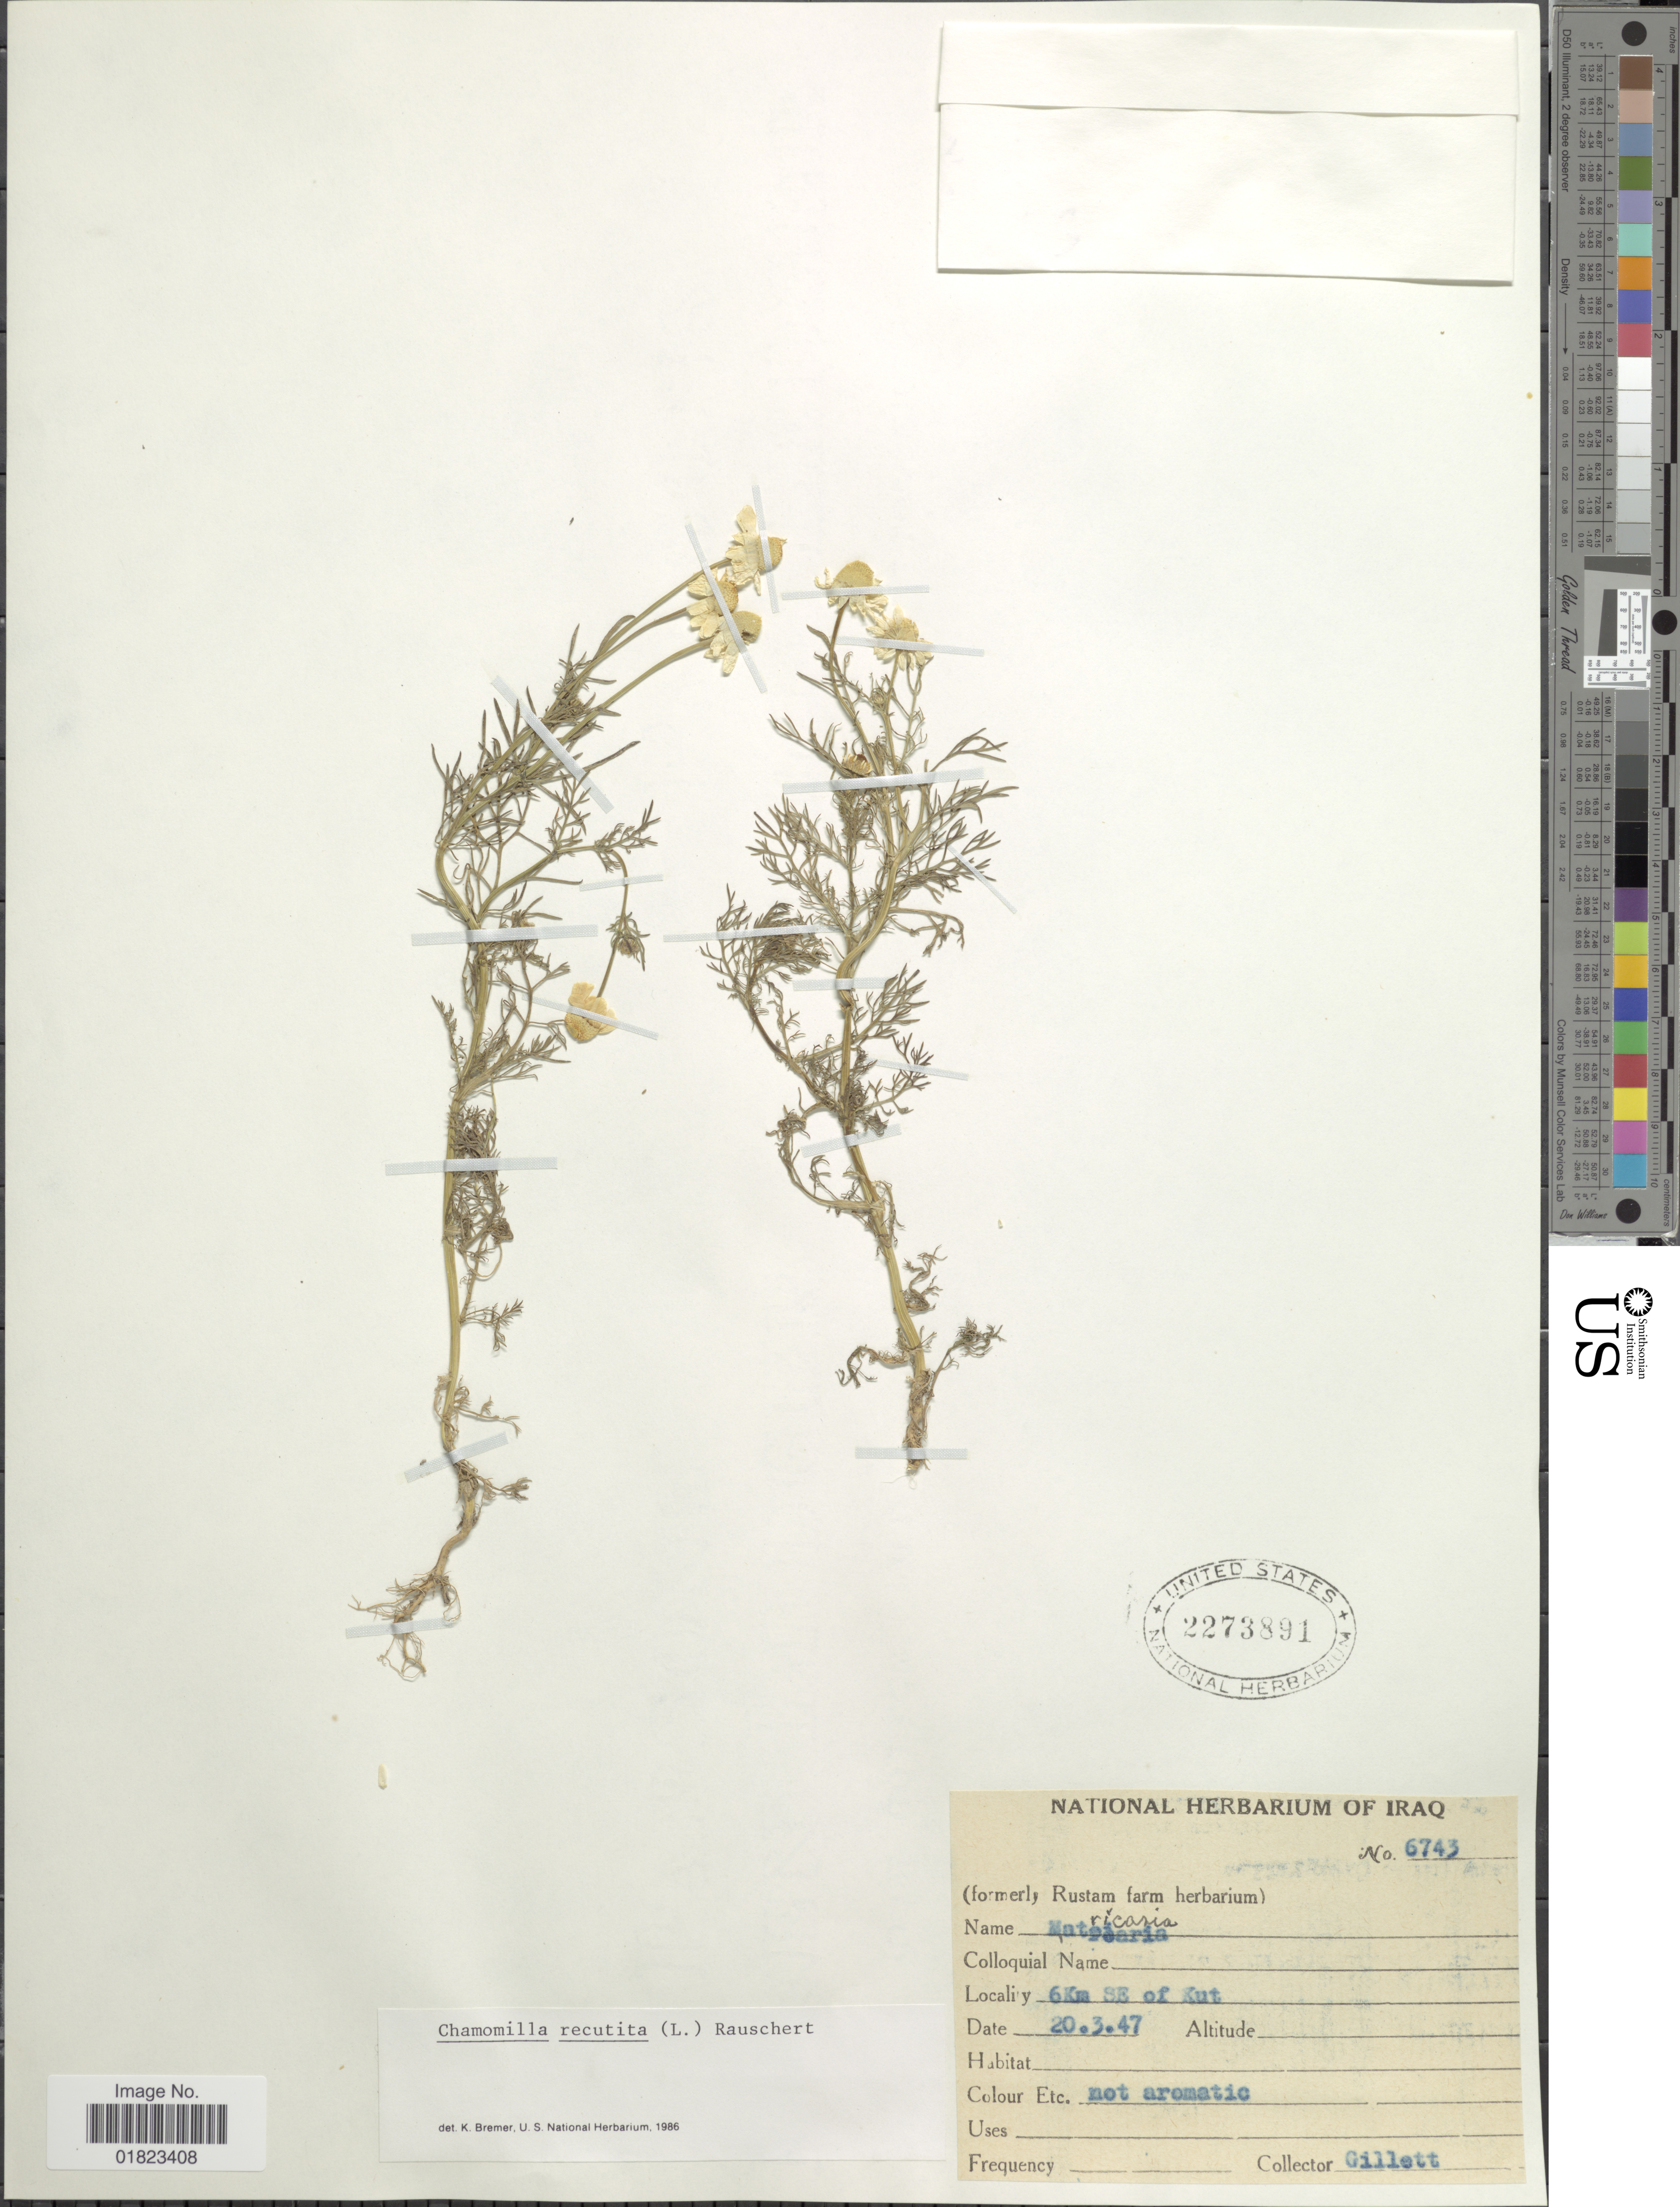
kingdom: Plantae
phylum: Tracheophyta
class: Magnoliopsida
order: Asterales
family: Asteraceae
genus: Matricaria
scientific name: Matricaria recutita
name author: L.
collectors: Gillett, --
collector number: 6743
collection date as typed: Transcribed d/m/y: 20/3/47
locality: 6km SE of Kut.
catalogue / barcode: US 2273891